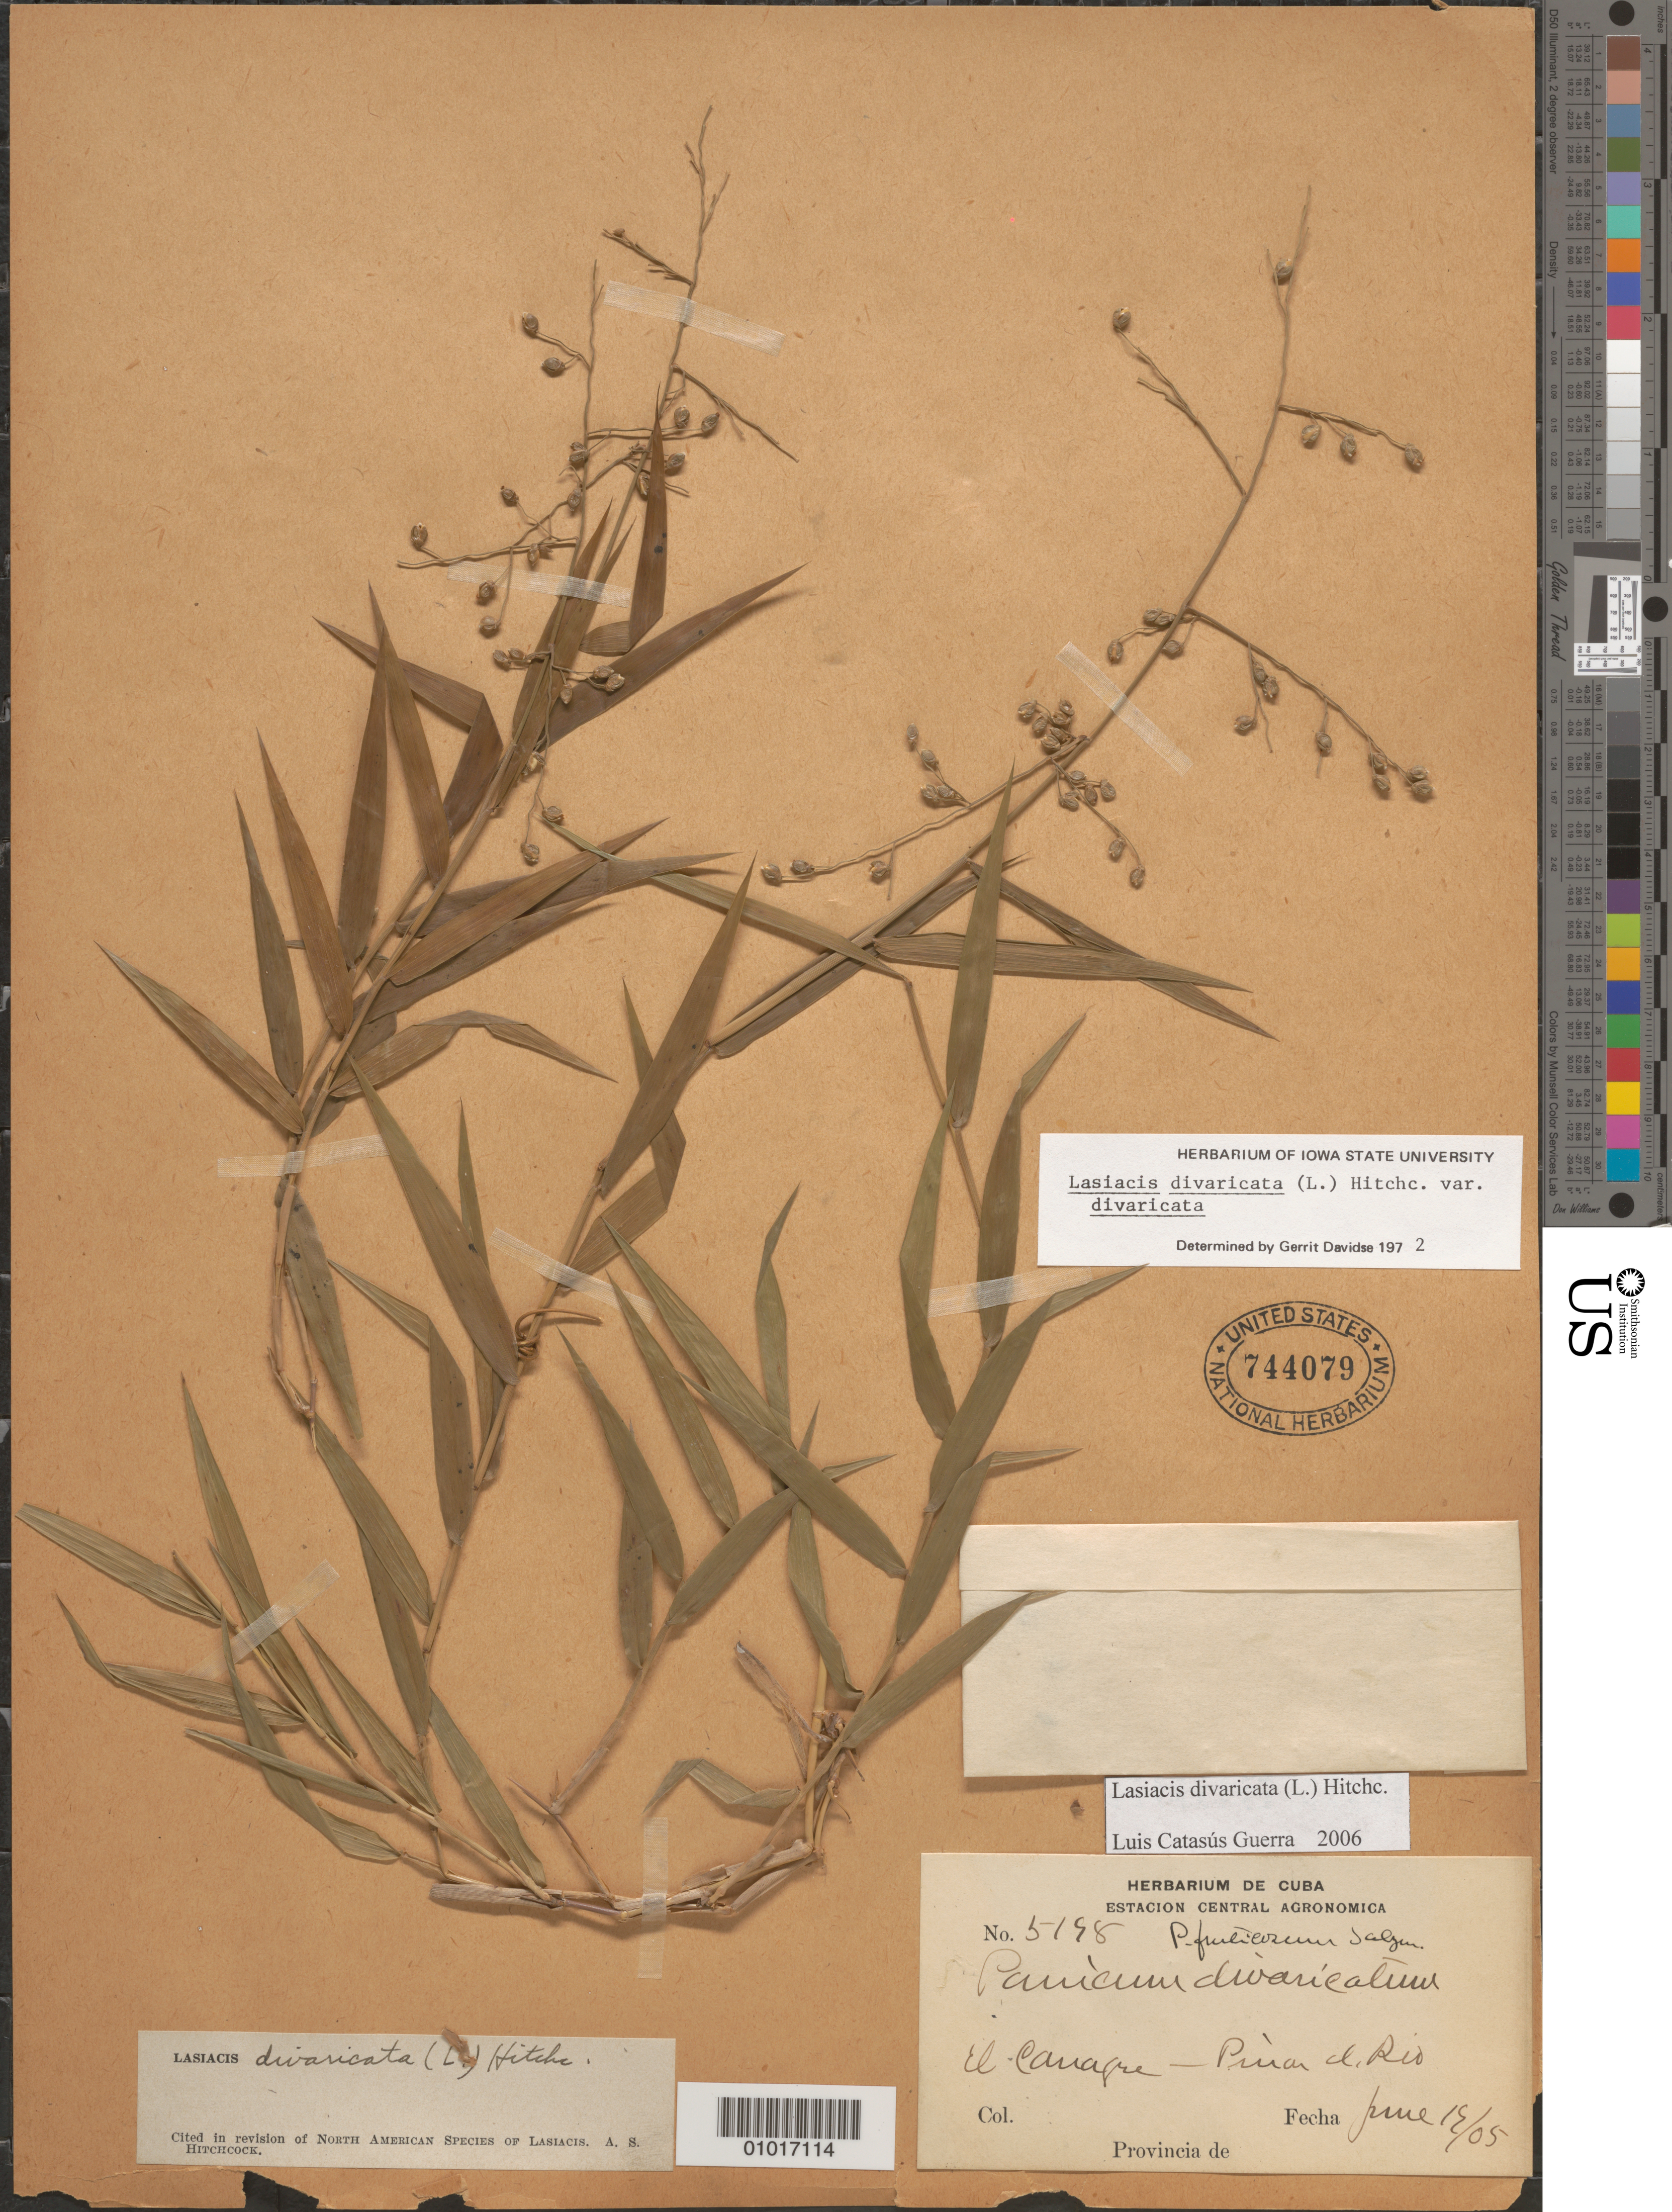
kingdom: Plantae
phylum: Tracheophyta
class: Liliopsida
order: Poales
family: Poaceae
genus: Lasiacis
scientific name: Lasiacis divaricata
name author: (L.) Hitchc.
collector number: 5198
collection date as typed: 19 Jun 1905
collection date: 1905-06-19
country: Cuba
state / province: Pinar del Rio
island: Cuba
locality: El Cangre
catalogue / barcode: US 744079